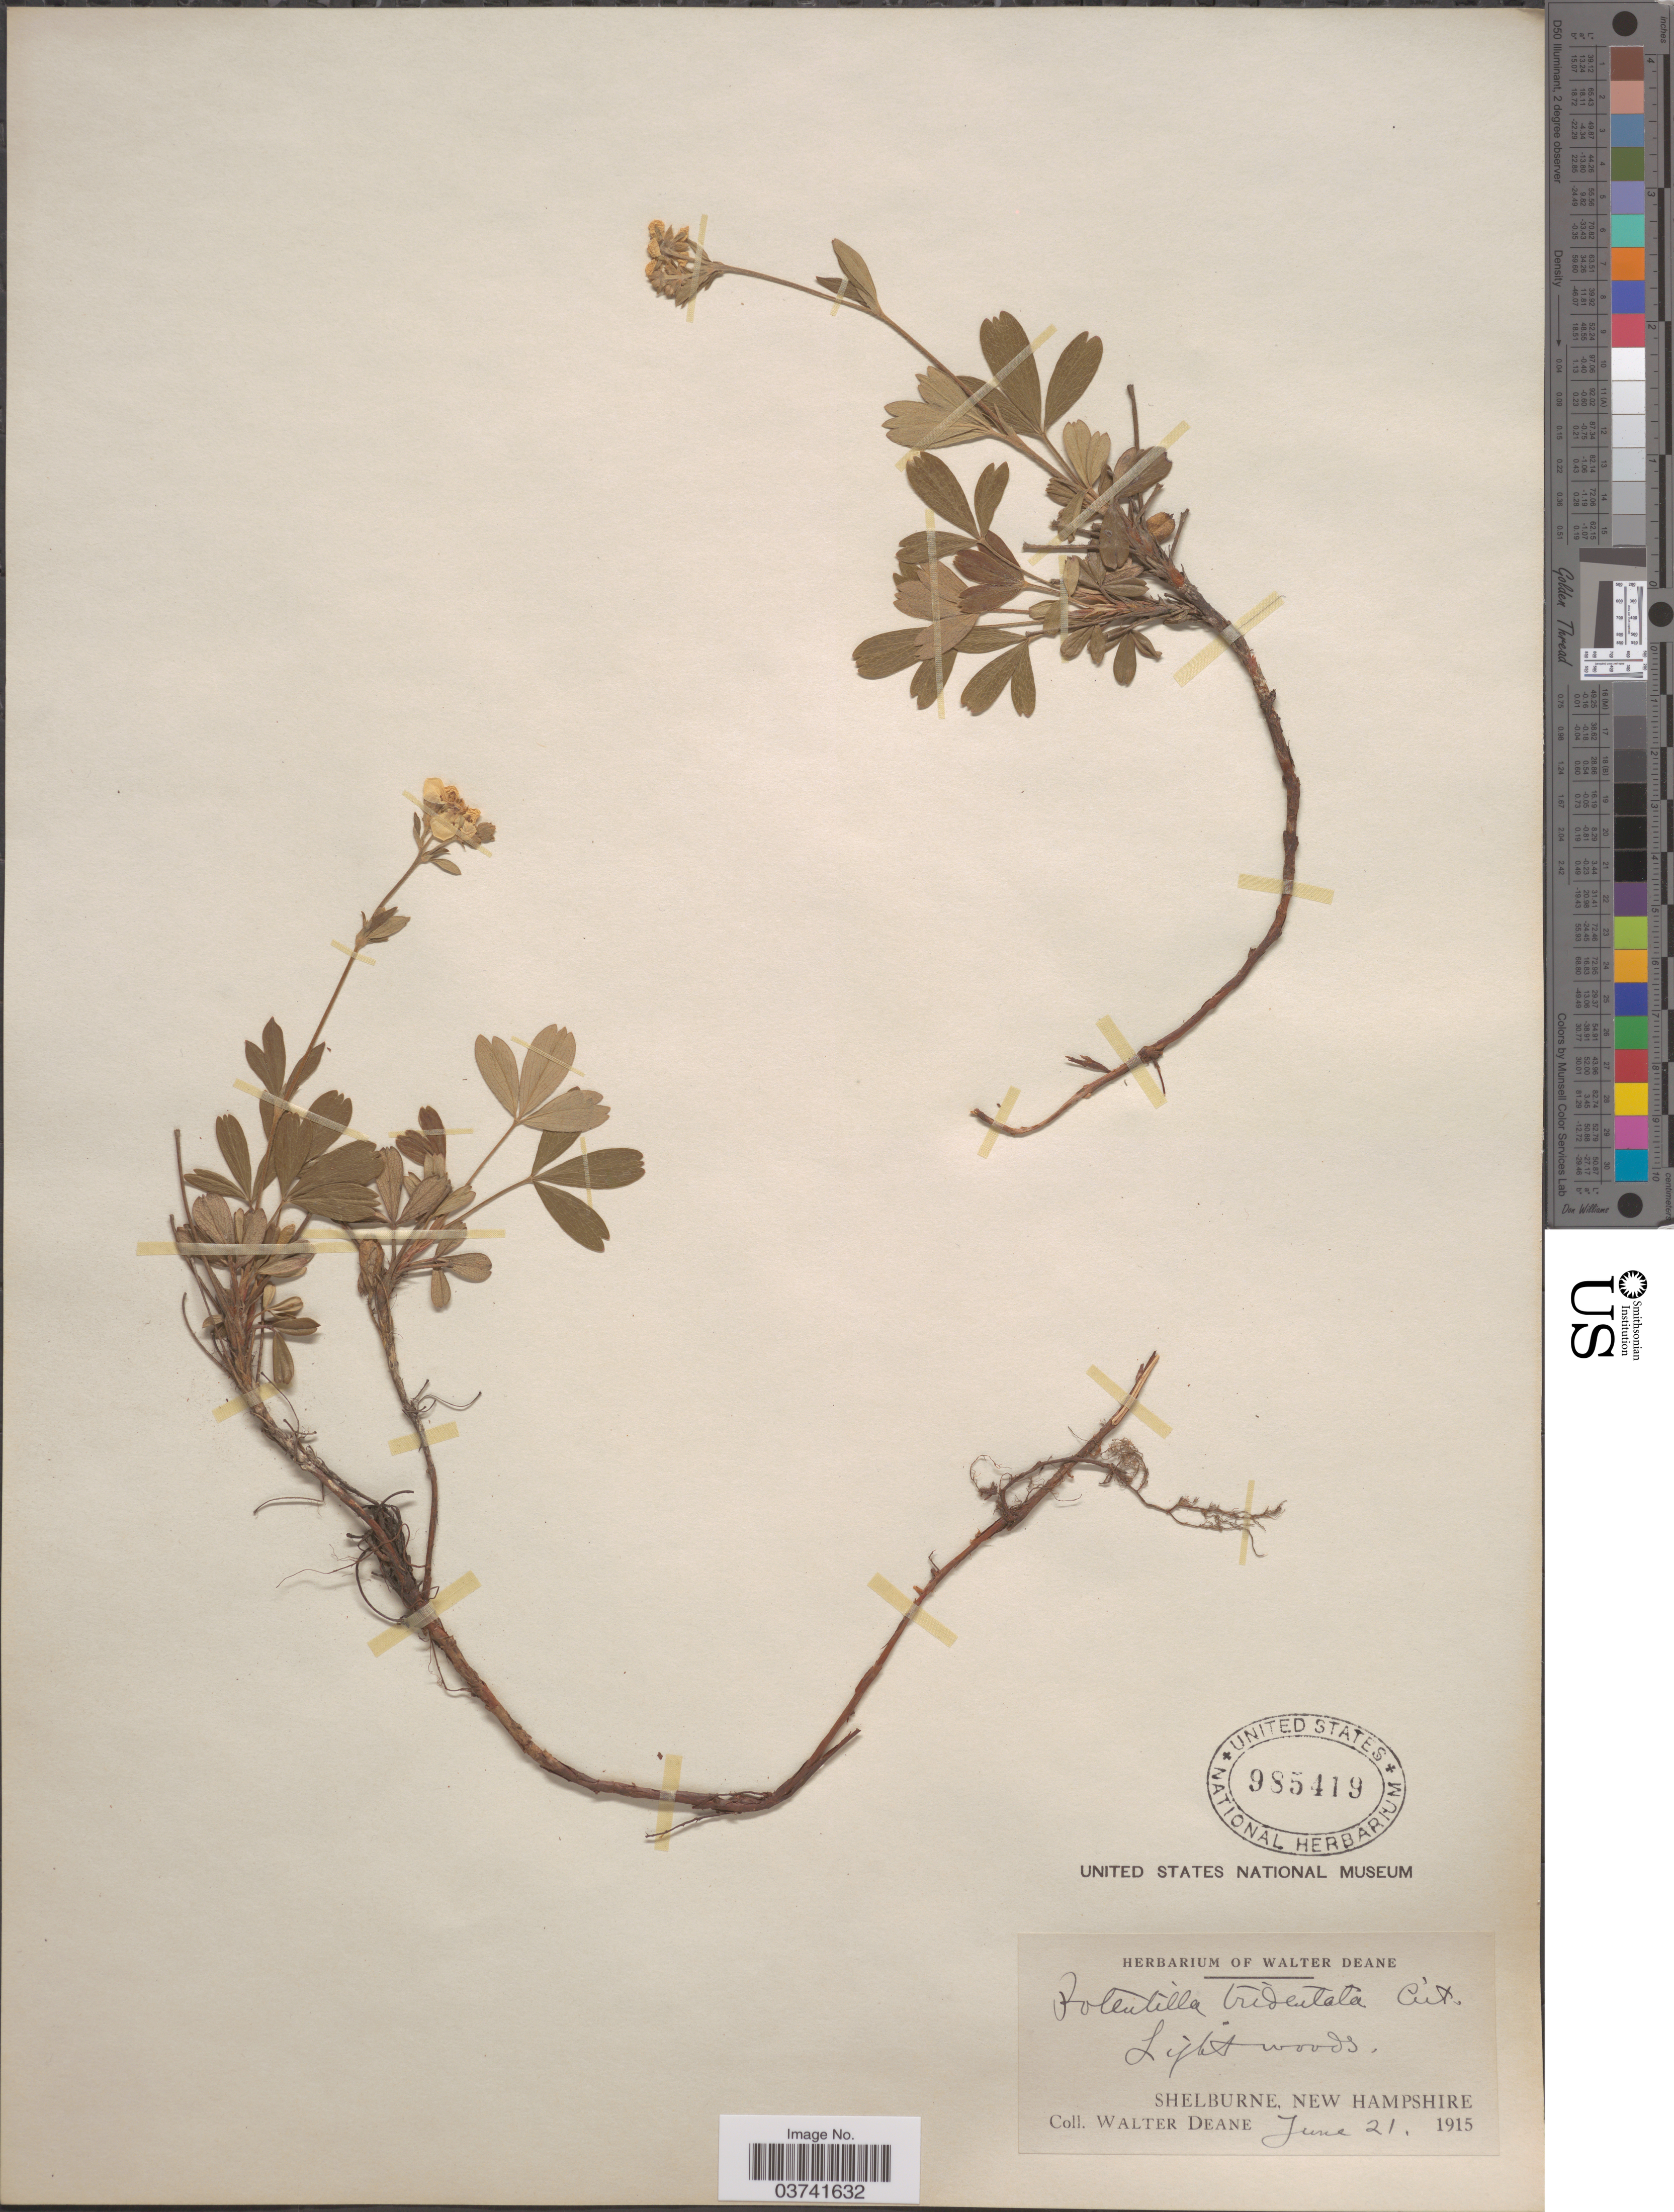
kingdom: Plantae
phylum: Tracheophyta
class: Magnoliopsida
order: Rosales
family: Rosaceae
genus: Potentilla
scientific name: Potentilla tridentata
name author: Aiton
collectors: W. Deane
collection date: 1915-06-21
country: United States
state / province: New Hampshire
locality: Shelburne.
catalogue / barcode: US 985419